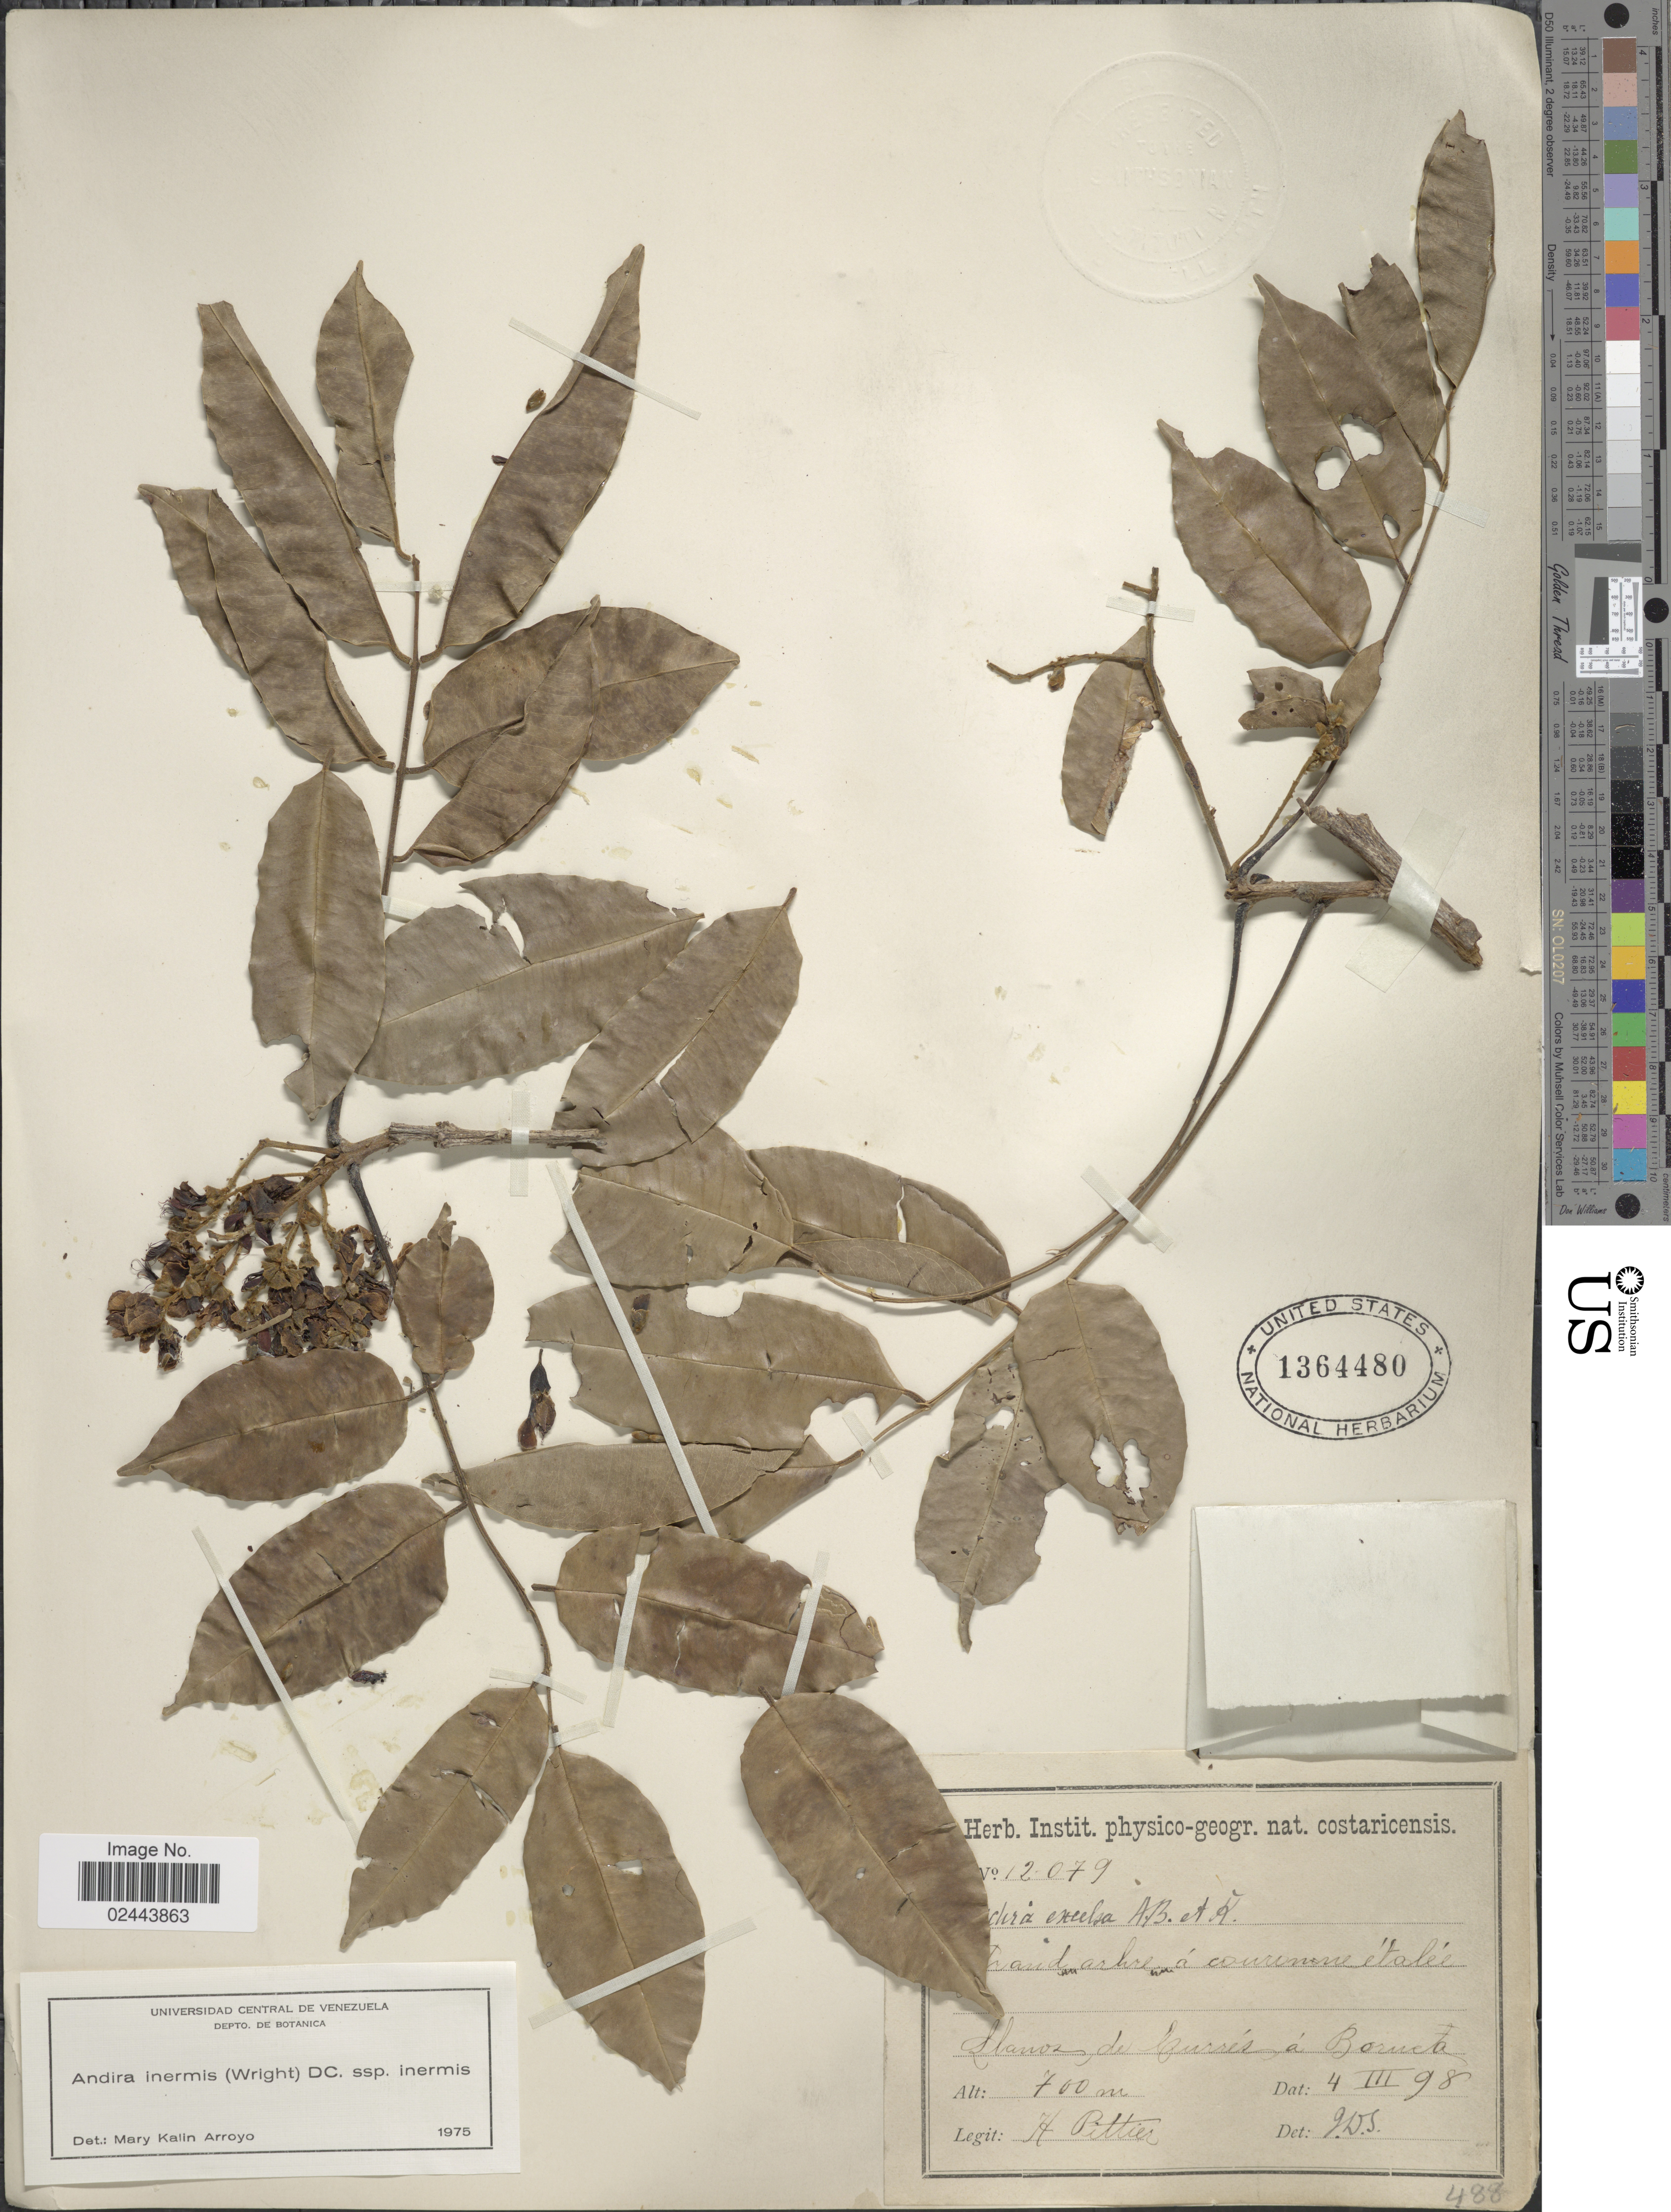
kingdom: Plantae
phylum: Tracheophyta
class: Magnoliopsida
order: Fabales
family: Fabaceae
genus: Andira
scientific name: Andira inermis subsp. inermis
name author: (W. Wright) Kunth ex DC.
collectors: H. F. Pittier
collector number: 12079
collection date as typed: Transcribed d/m/y: 4/3/98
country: Costa Rica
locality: Llanos de Curres a Boructa.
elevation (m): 700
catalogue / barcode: US 1364480